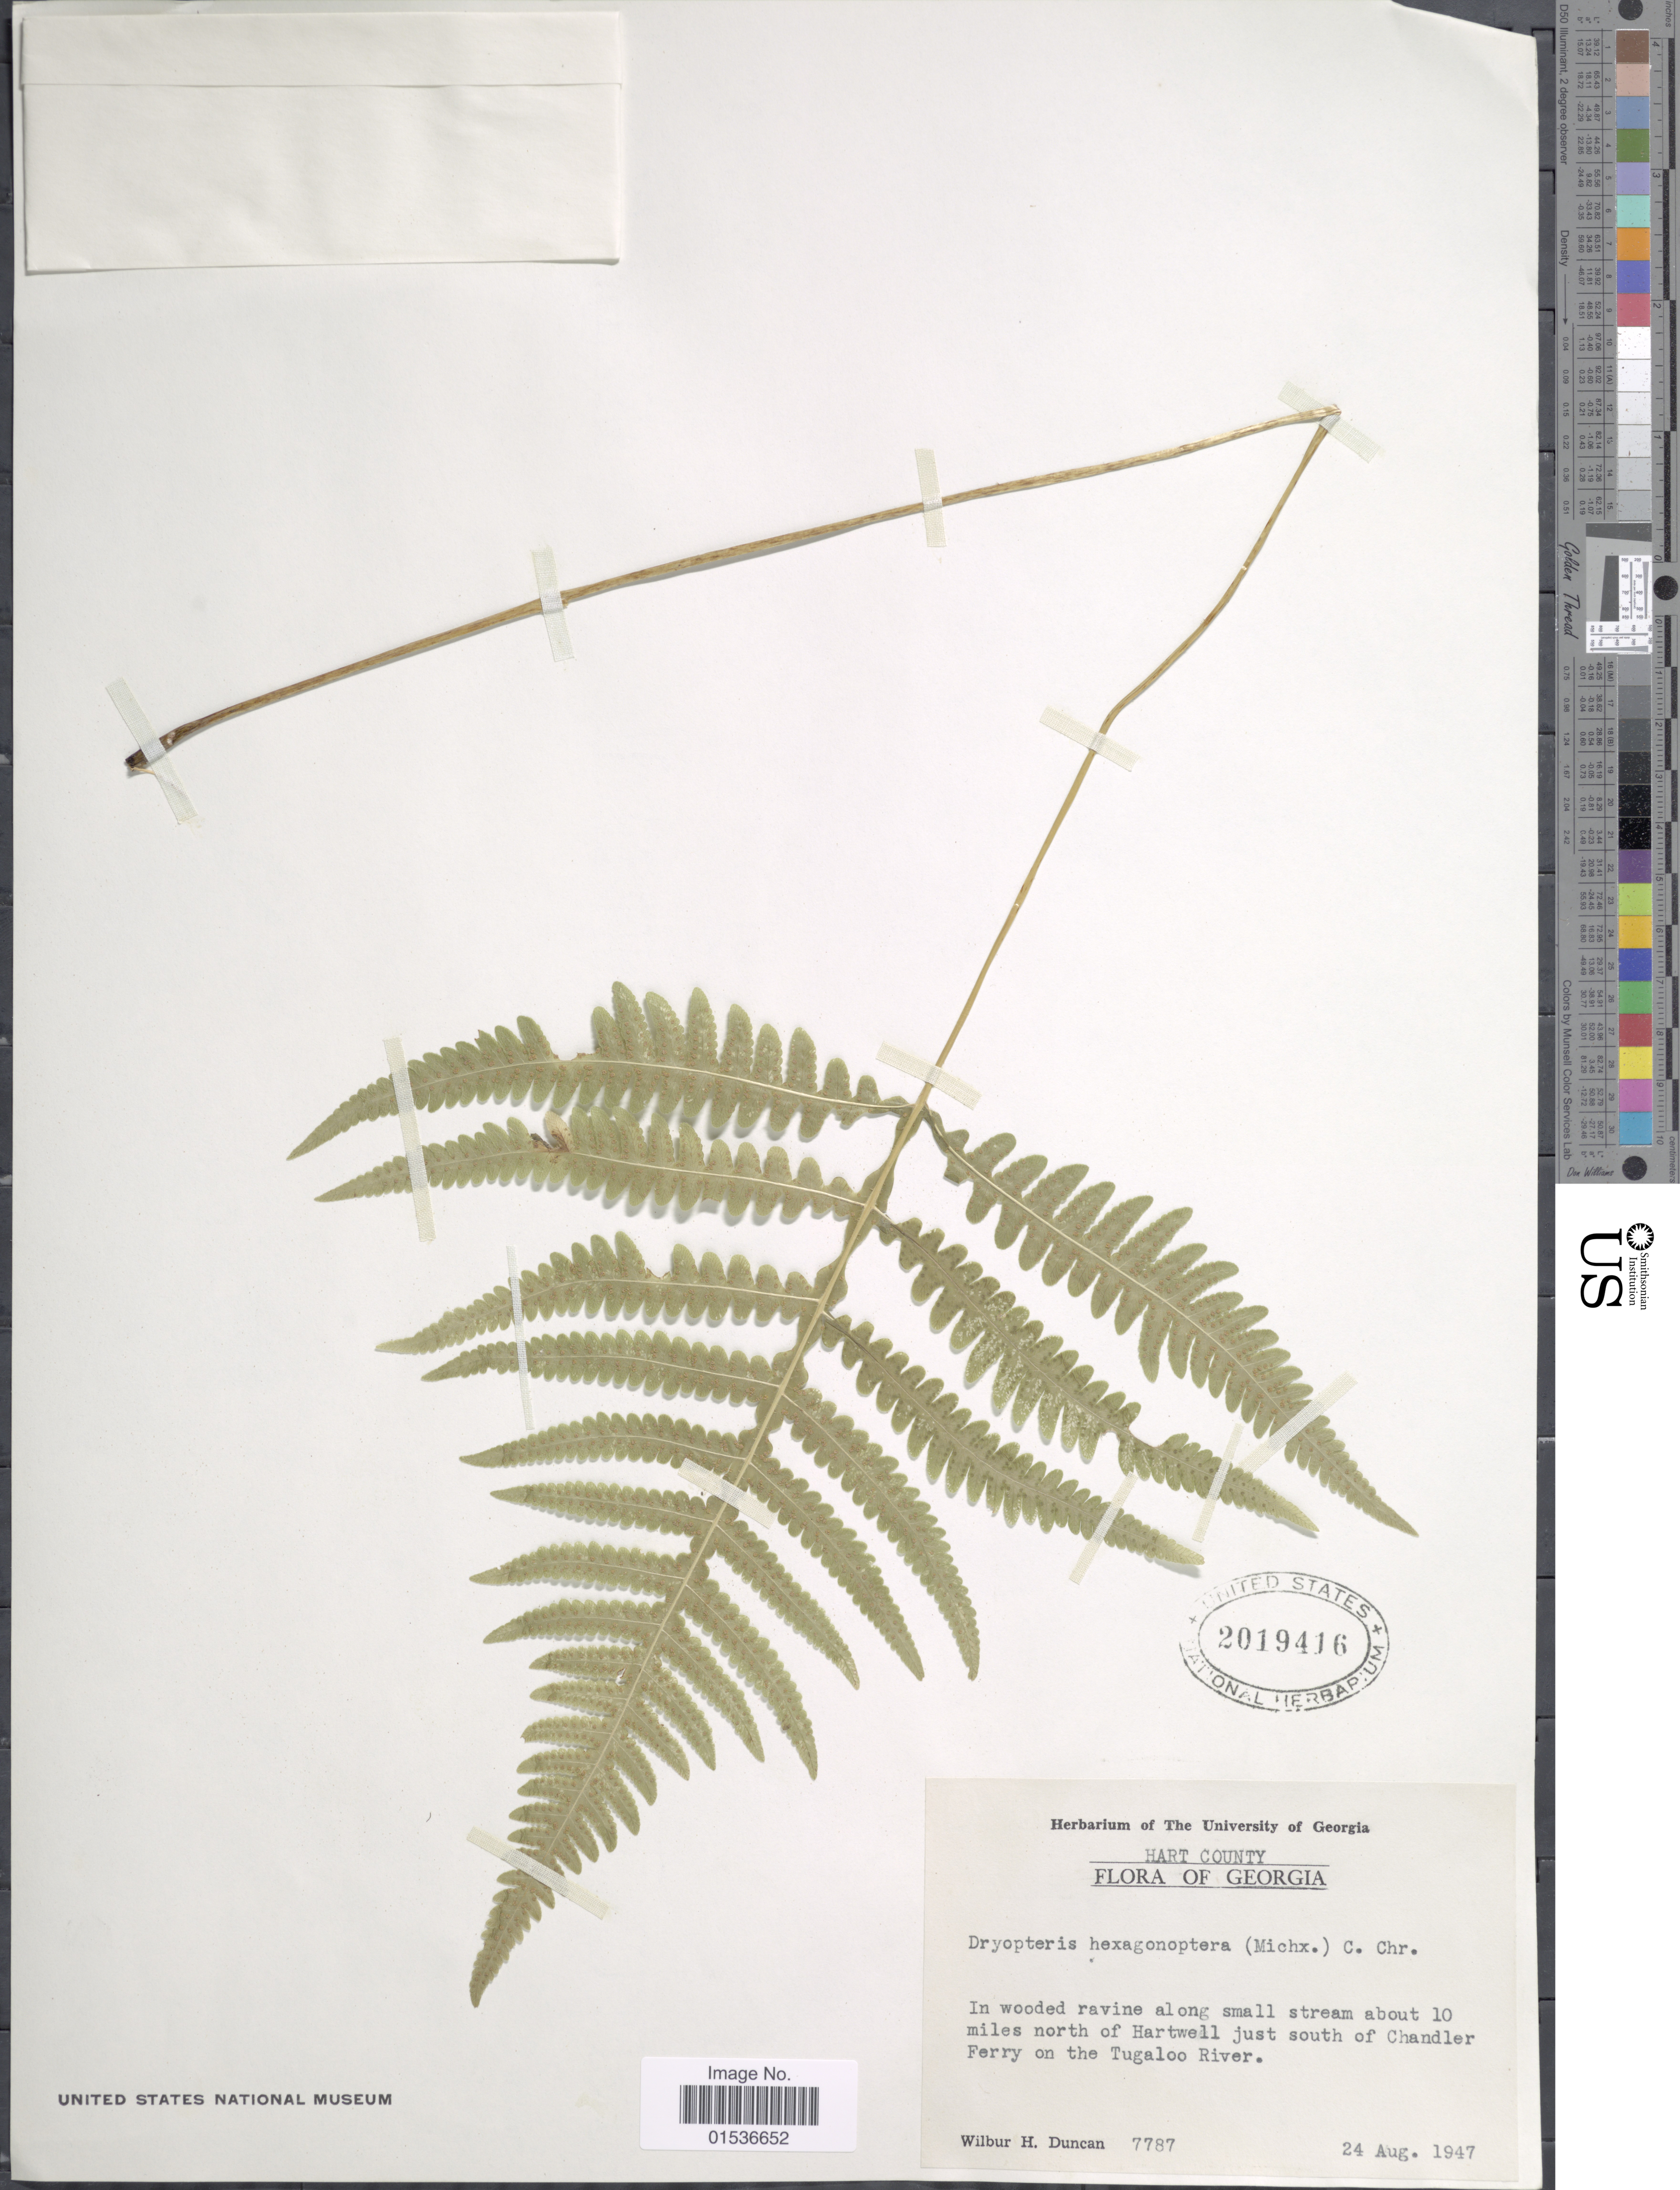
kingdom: Plantae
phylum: Tracheophyta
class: Polypodiopsida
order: Polypodiales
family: Thelypteridaceae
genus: Phegopteris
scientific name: Phegopteris hexagonoptera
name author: (Michx.) Fée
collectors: W. H. Duncan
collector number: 7787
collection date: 1947-08-24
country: United States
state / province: Georgia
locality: Hart County, Georgia. In wooded ravine along small stream about 10 miles north of Hartwell just south of Chandler Ferry on the Tungaloo River.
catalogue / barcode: US 2019416